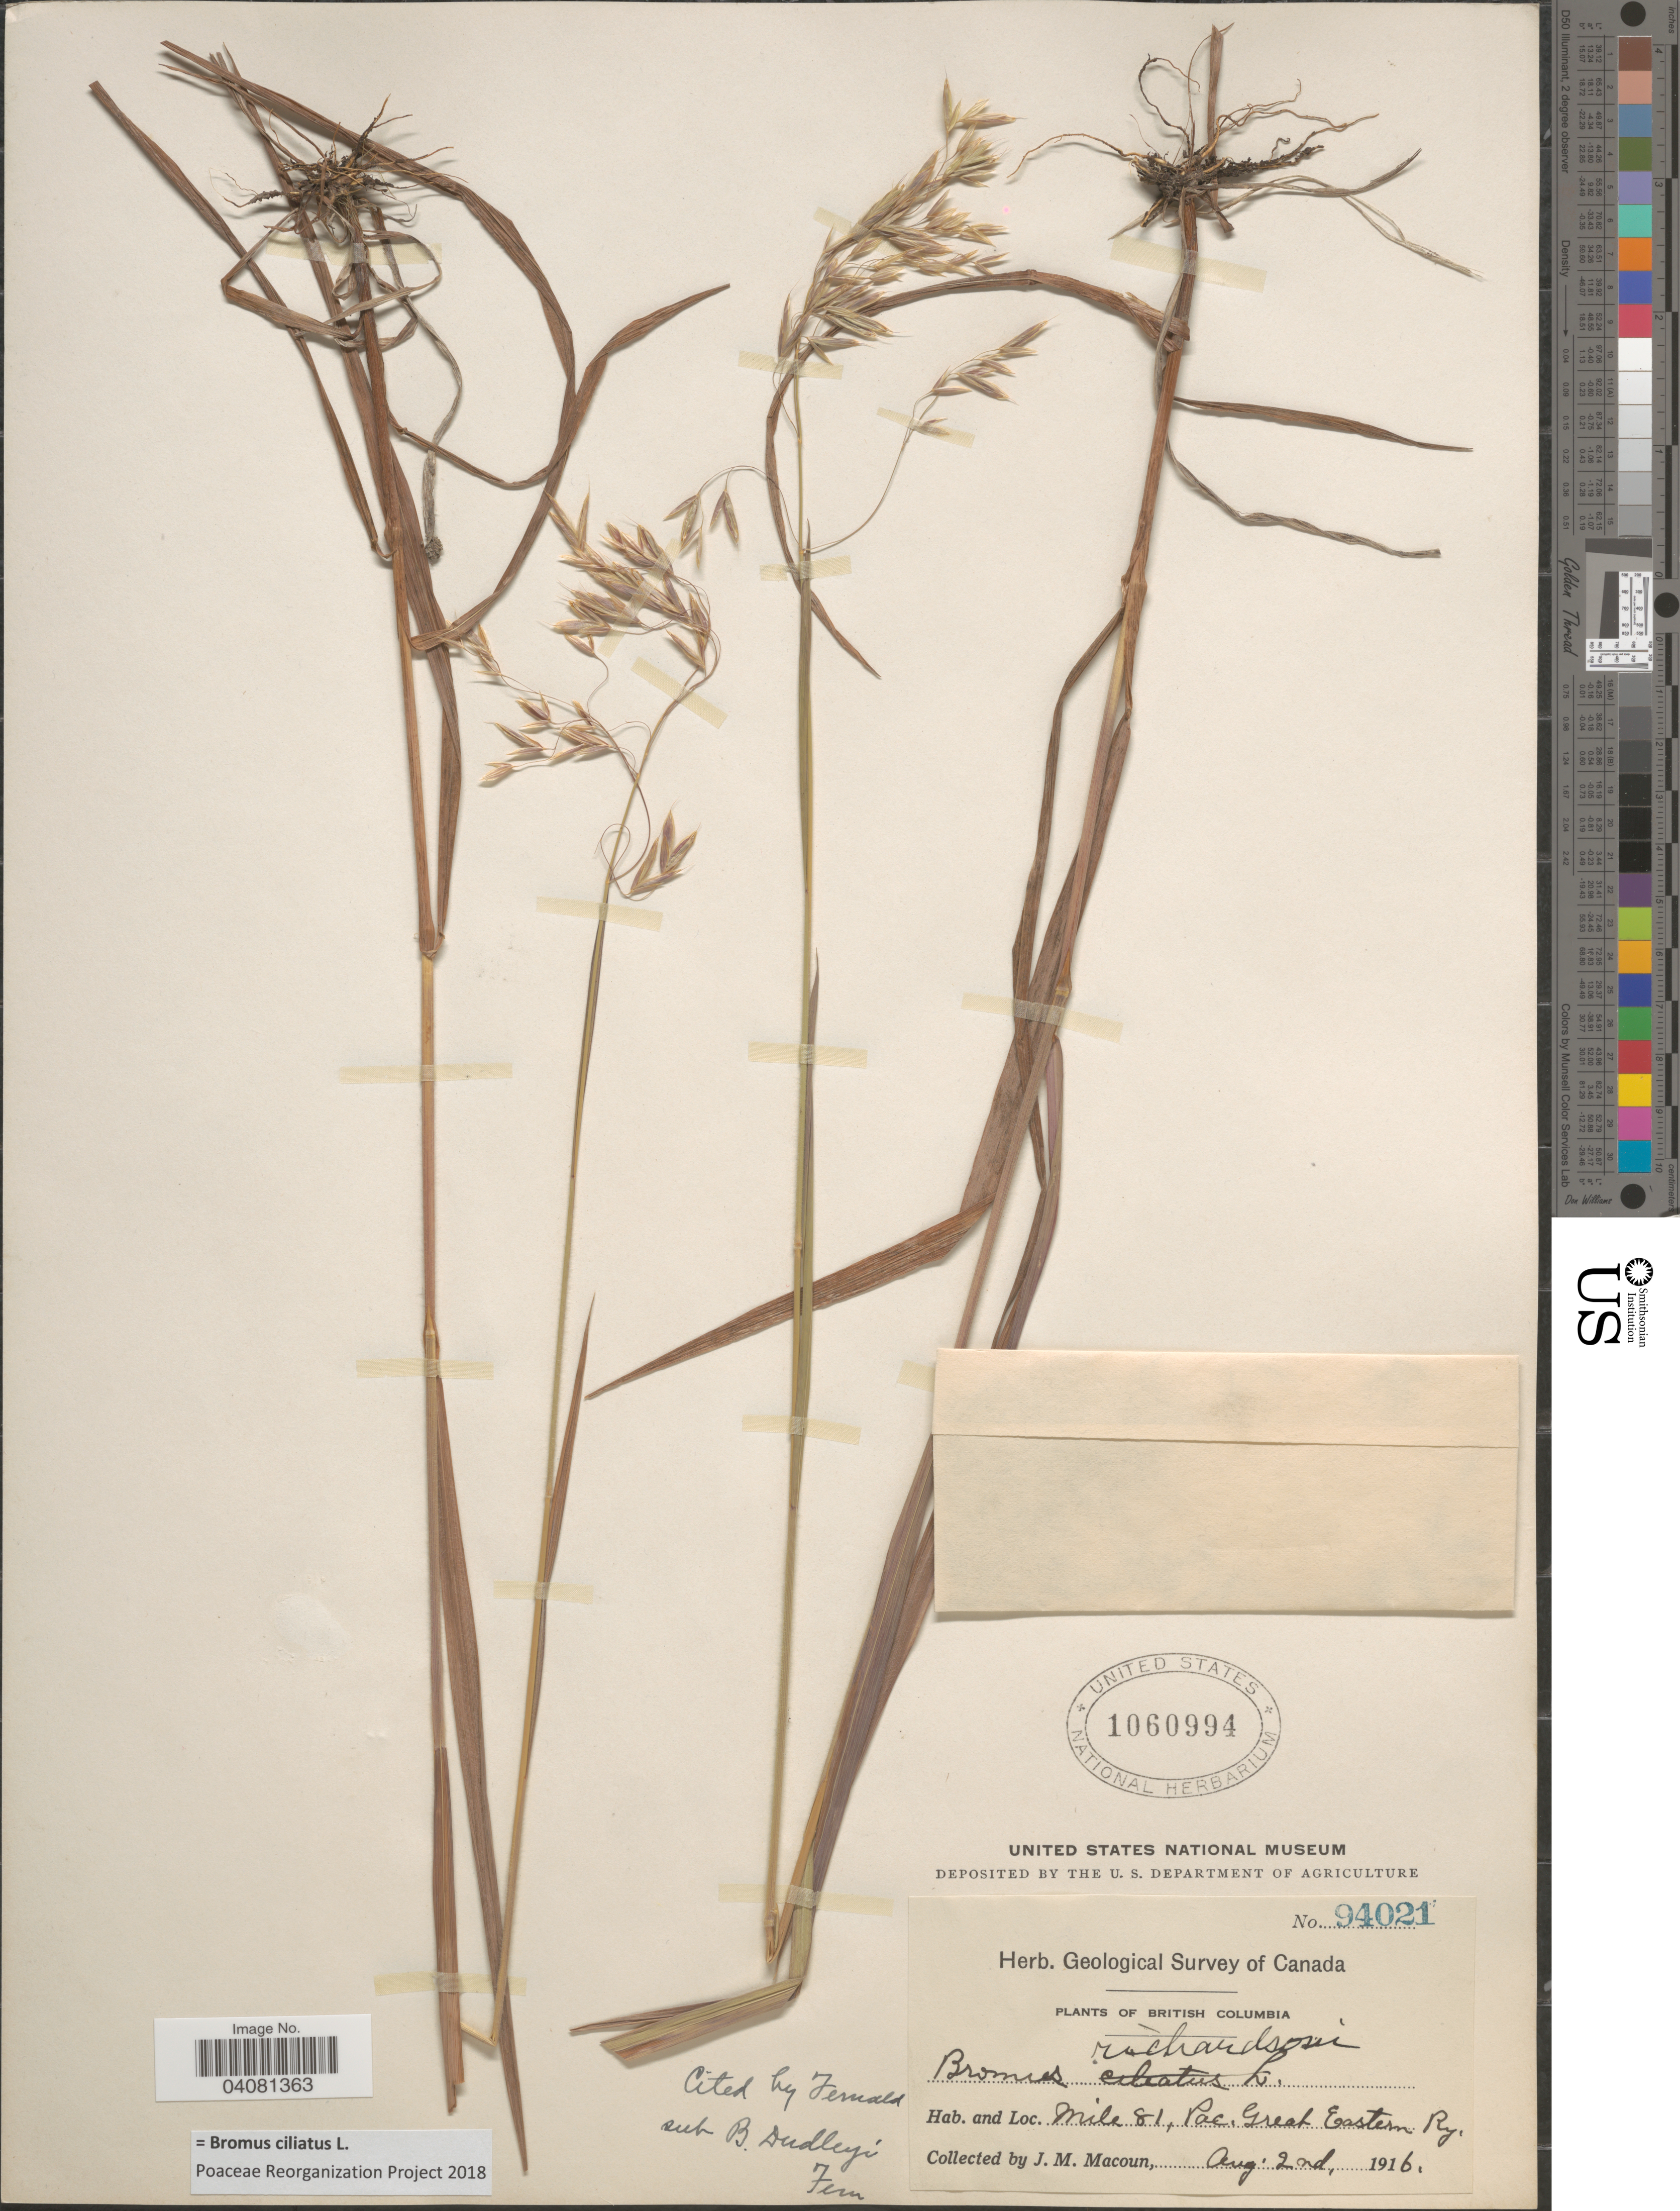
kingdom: Plantae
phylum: Tracheophyta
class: Liliopsida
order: Poales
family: Poaceae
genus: Bromus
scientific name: Bromus ciliatus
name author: L.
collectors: J. M. Macoun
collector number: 94021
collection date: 1916-08-02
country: Canada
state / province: British Columbia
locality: Herb. Geological Survey of Canada. Mile 81, Pac. Great Eastern Ry.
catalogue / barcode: US 1060994